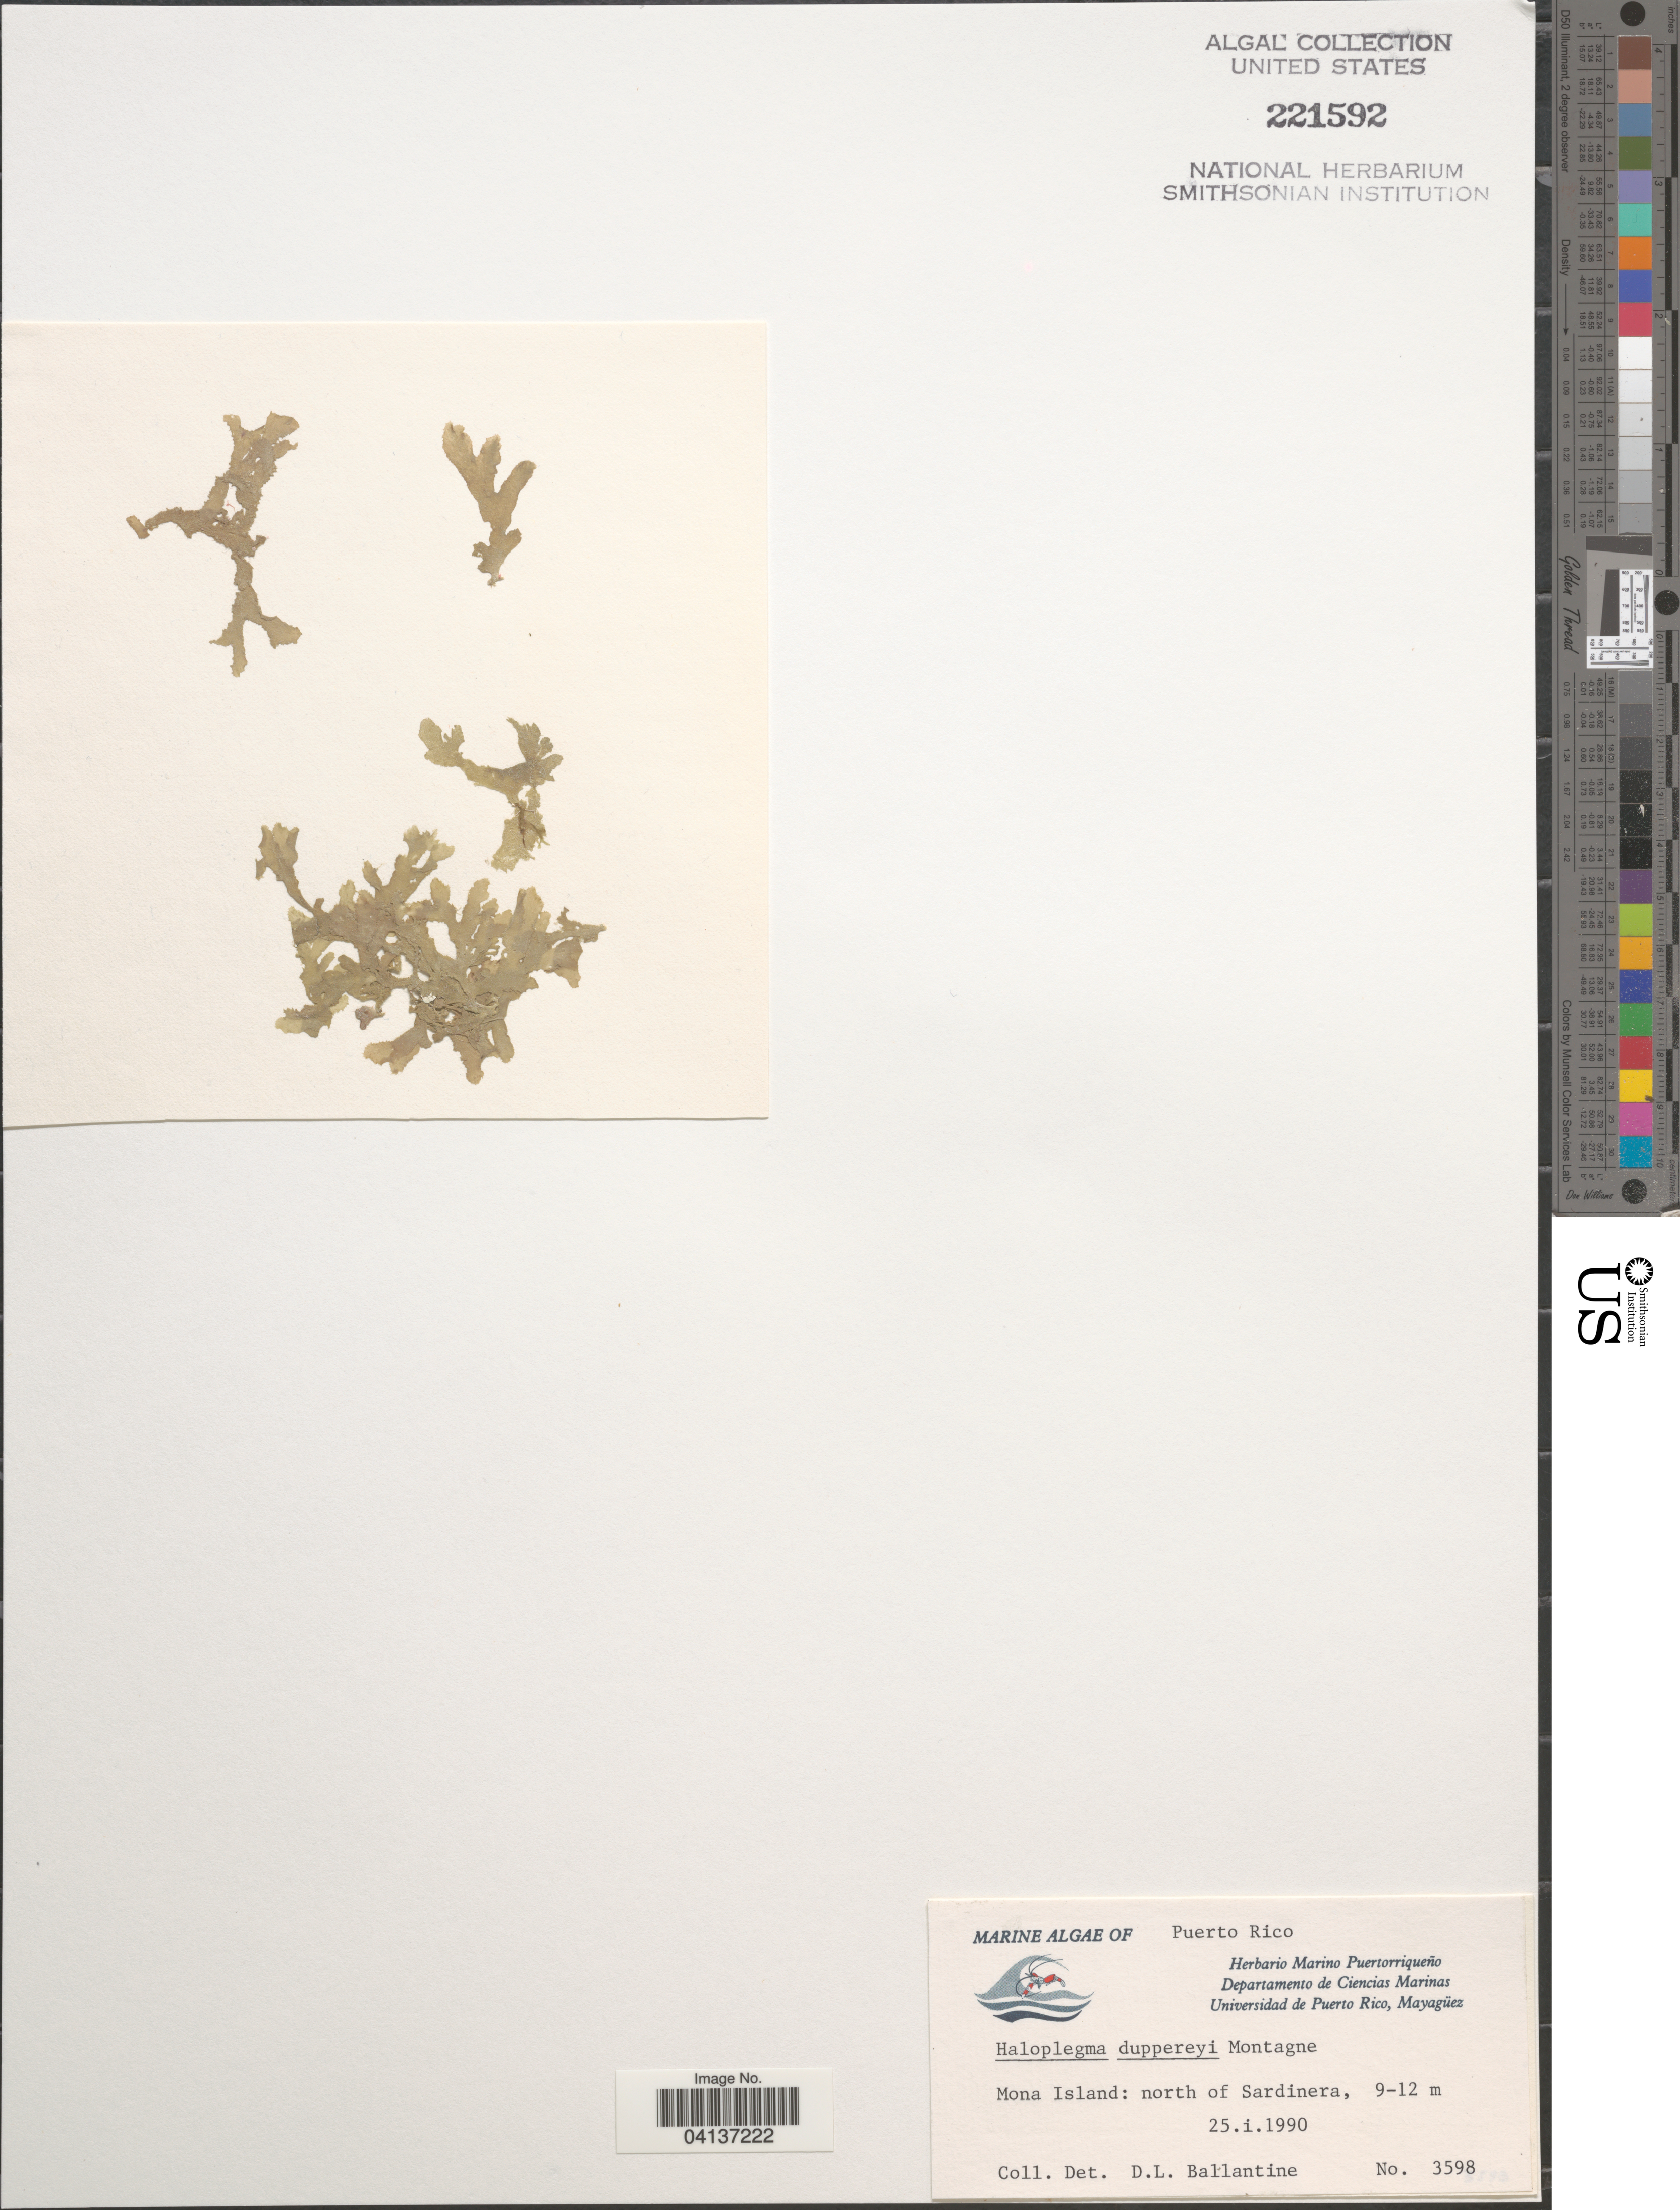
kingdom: Plantae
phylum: Rhodophyta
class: Florideophyceae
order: Ceramiales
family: Wrangeliaceae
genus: Haloplegma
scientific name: Haloplegma duperreyi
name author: Mont.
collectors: D.L. Ballantine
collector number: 3598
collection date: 1990-01-25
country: Puerto Rico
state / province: Mayaguëz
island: Mona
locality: Mona Island: north of Sardinera.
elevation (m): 9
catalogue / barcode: US 221592